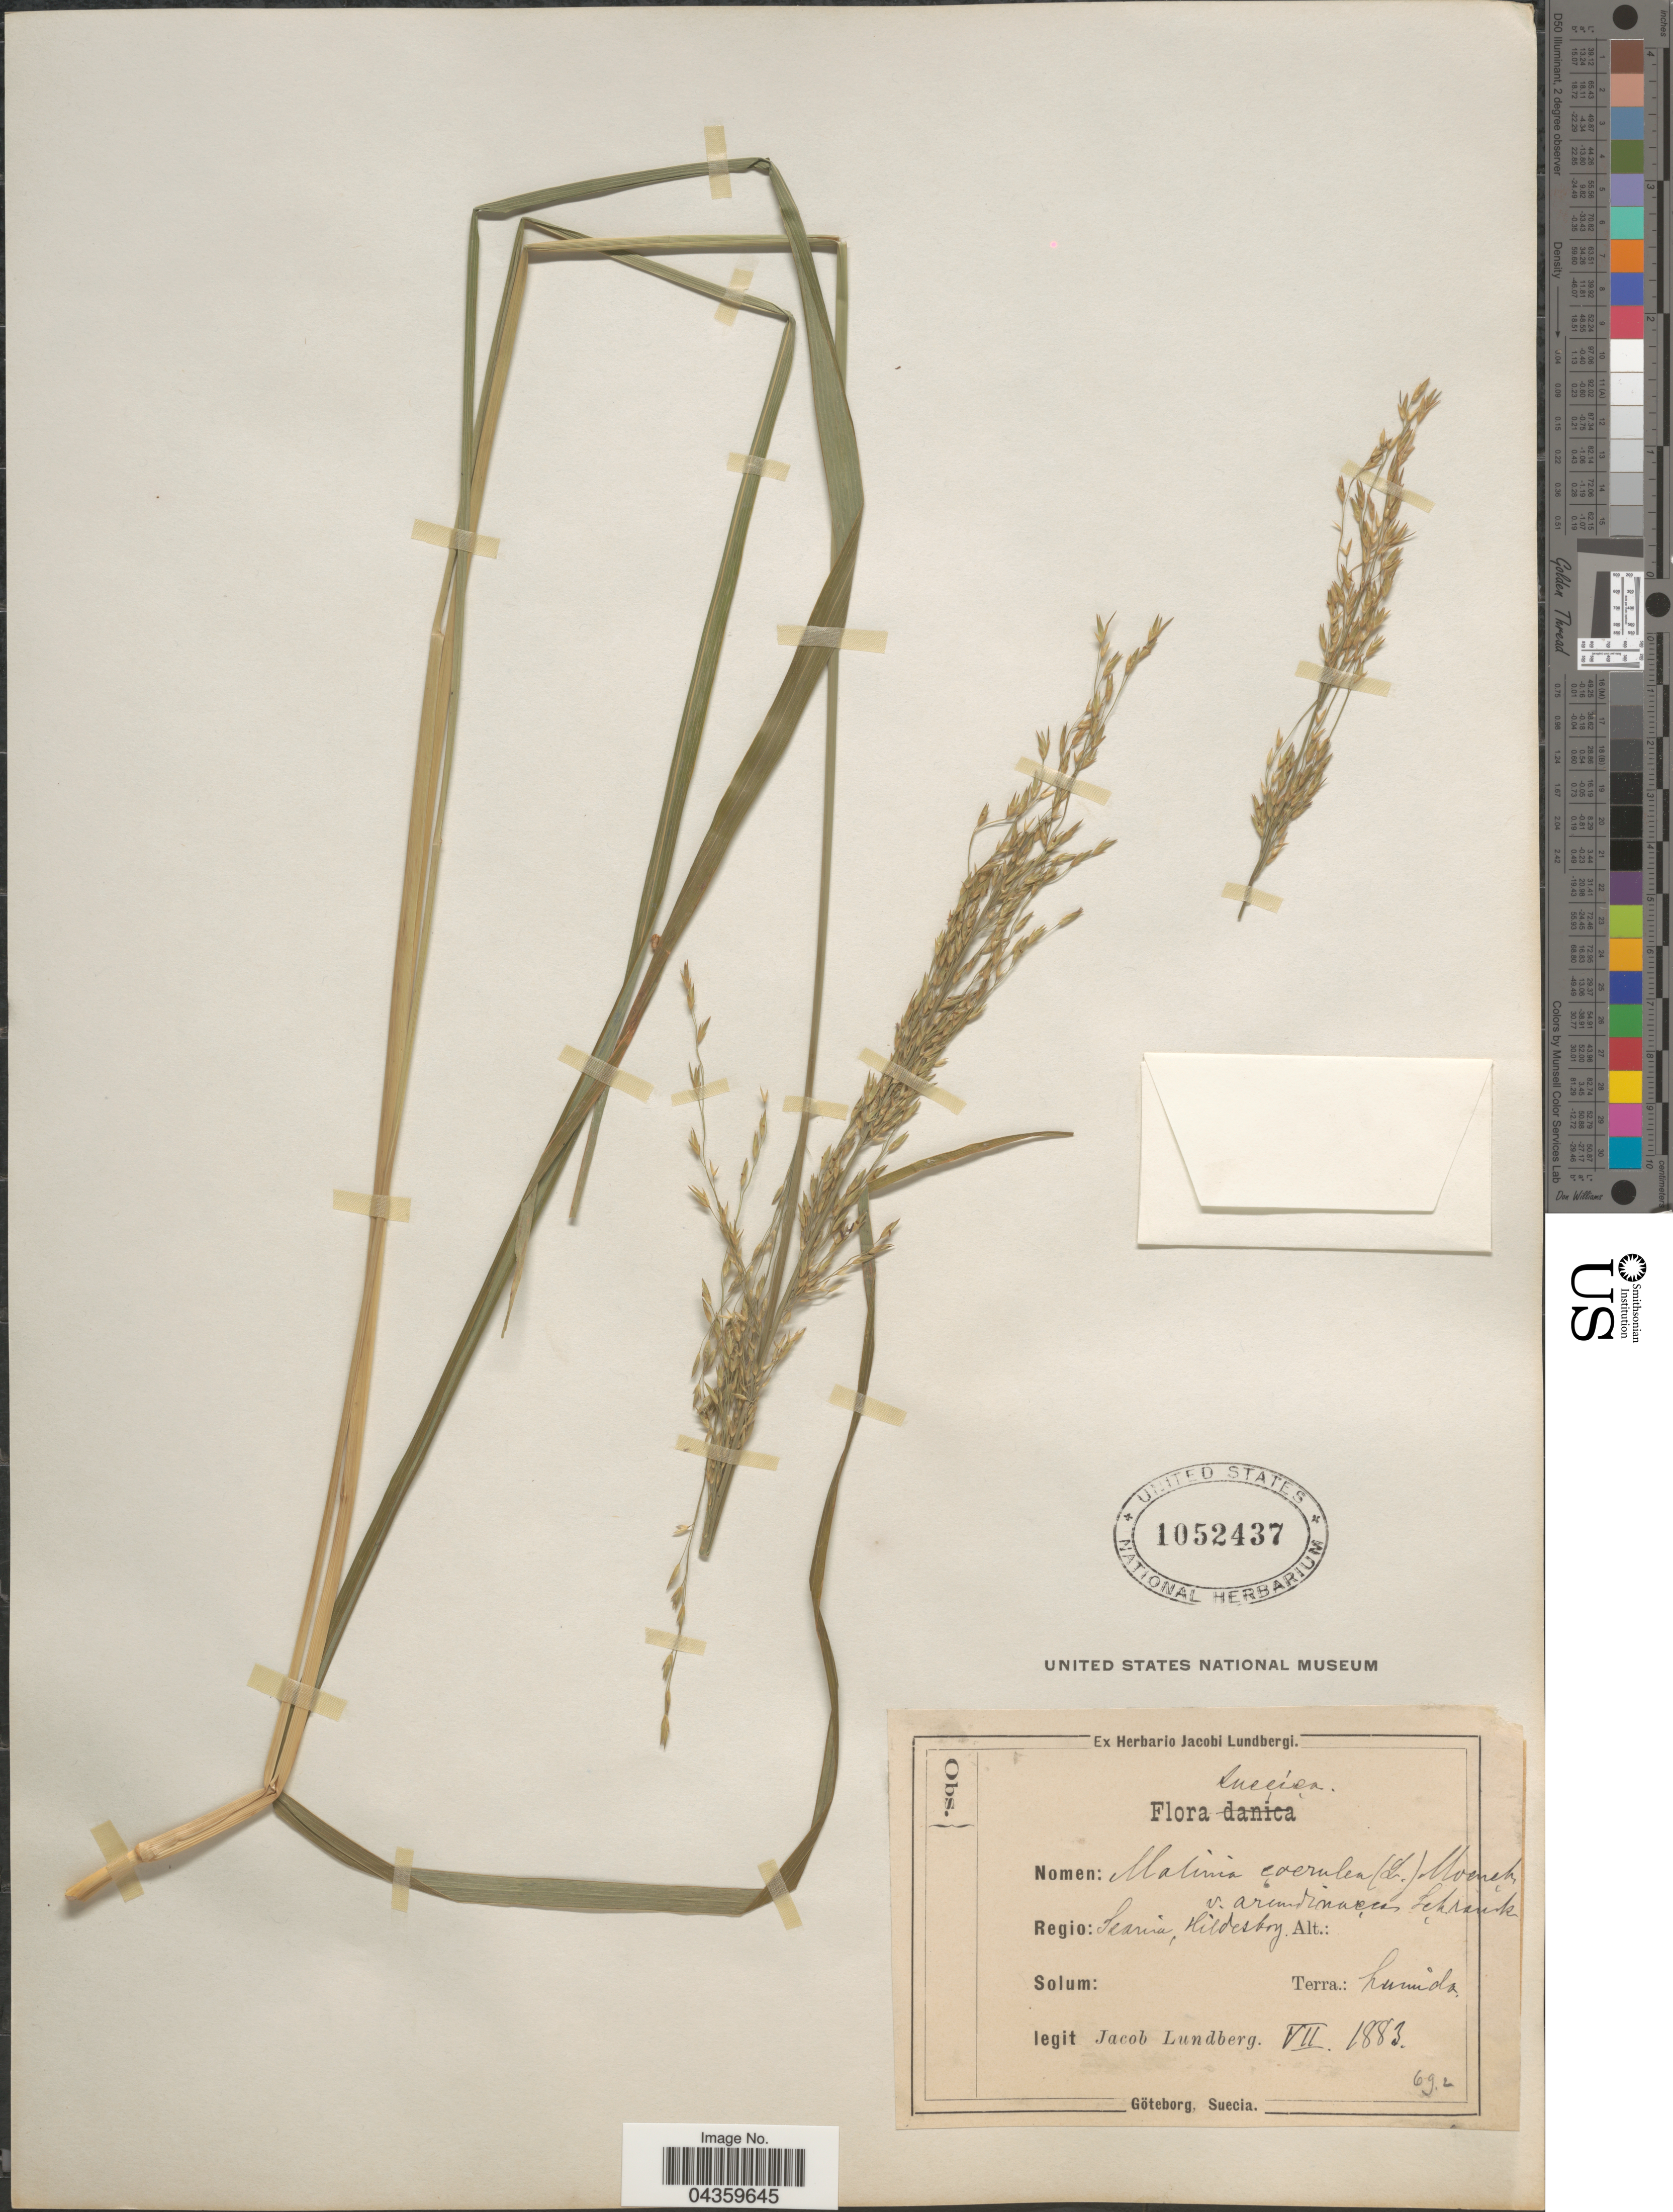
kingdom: Plantae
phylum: Tracheophyta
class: Liliopsida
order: Poales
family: Poaceae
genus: Molinia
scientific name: Molinia caerulea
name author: (L.) Moench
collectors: J. Lundberg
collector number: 692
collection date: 1883-07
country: Sweden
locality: Suecica. Regio: Scania, Hildesborg. Terra.: humida.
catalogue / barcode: US 1052437